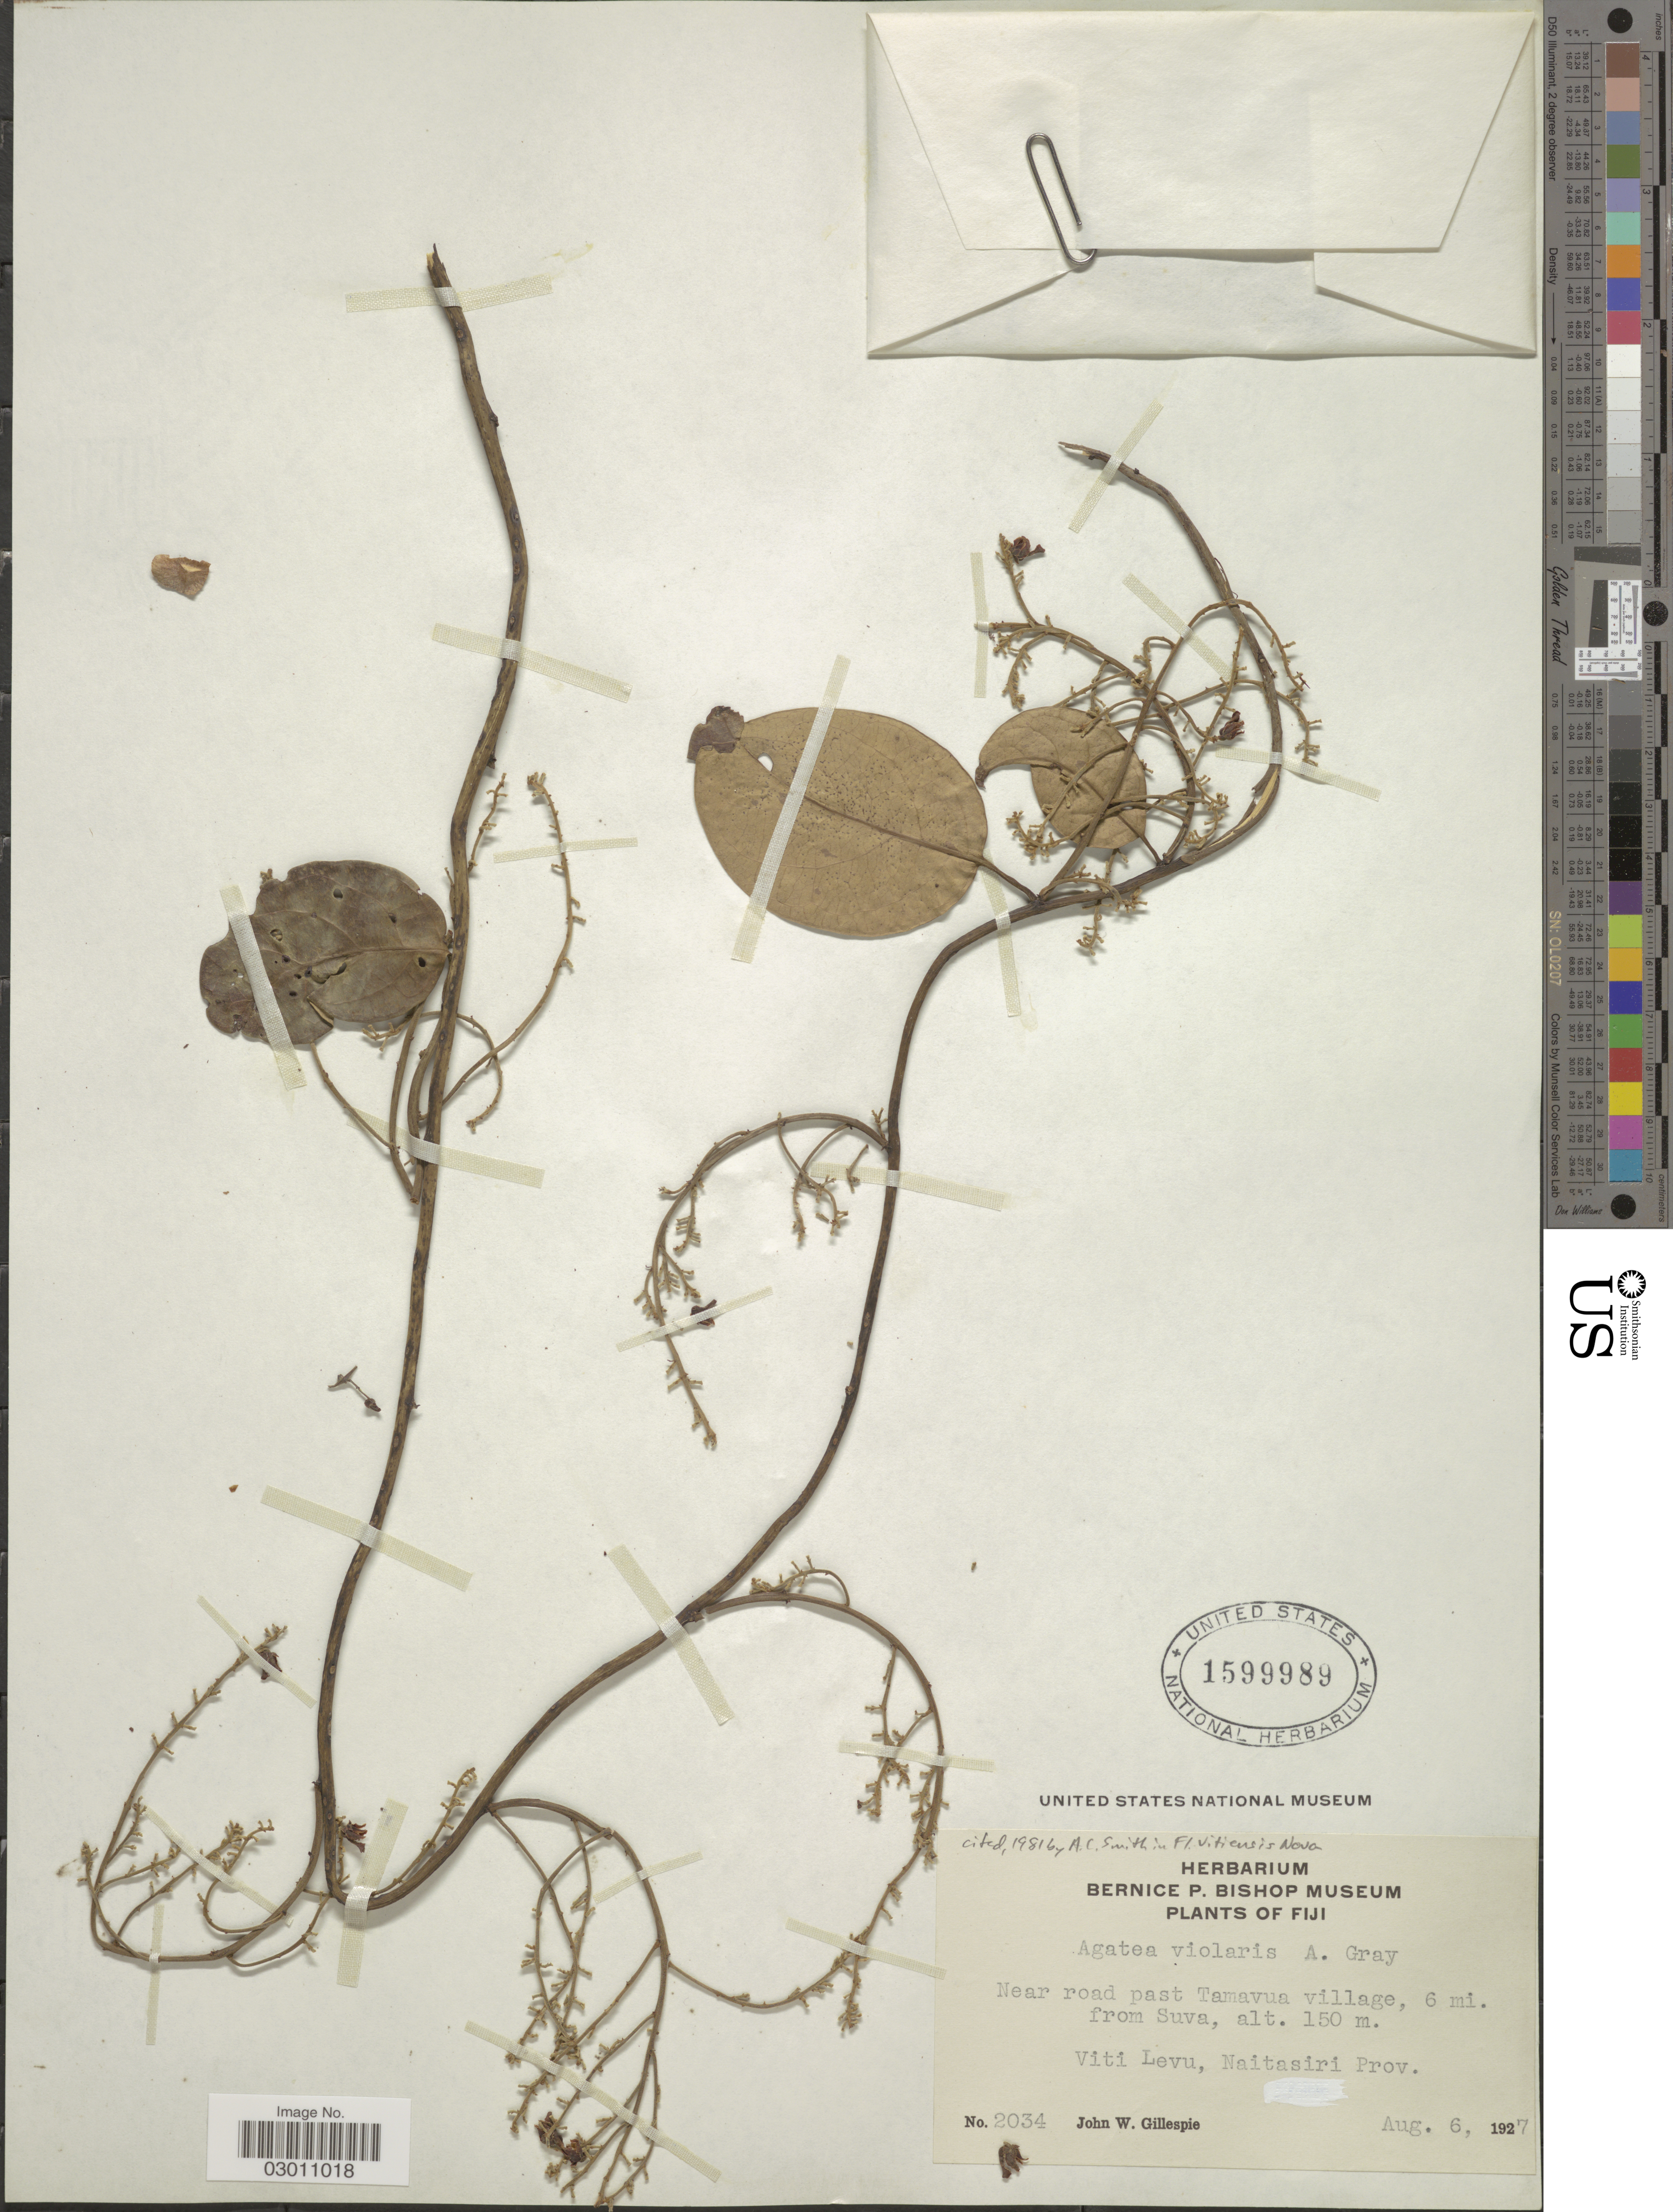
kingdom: Plantae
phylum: Tracheophyta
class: Magnoliopsida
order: Malpighiales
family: Violaceae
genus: Agatea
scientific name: Agatea violaris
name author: A. Gray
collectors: J. W. Gillespie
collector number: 2034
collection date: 1927-08-06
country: Fiji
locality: Near road past Tamavua village, 6 mi. from Suva. Viti Levu, Naitasiri Prov.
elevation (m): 150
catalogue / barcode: US 1599989